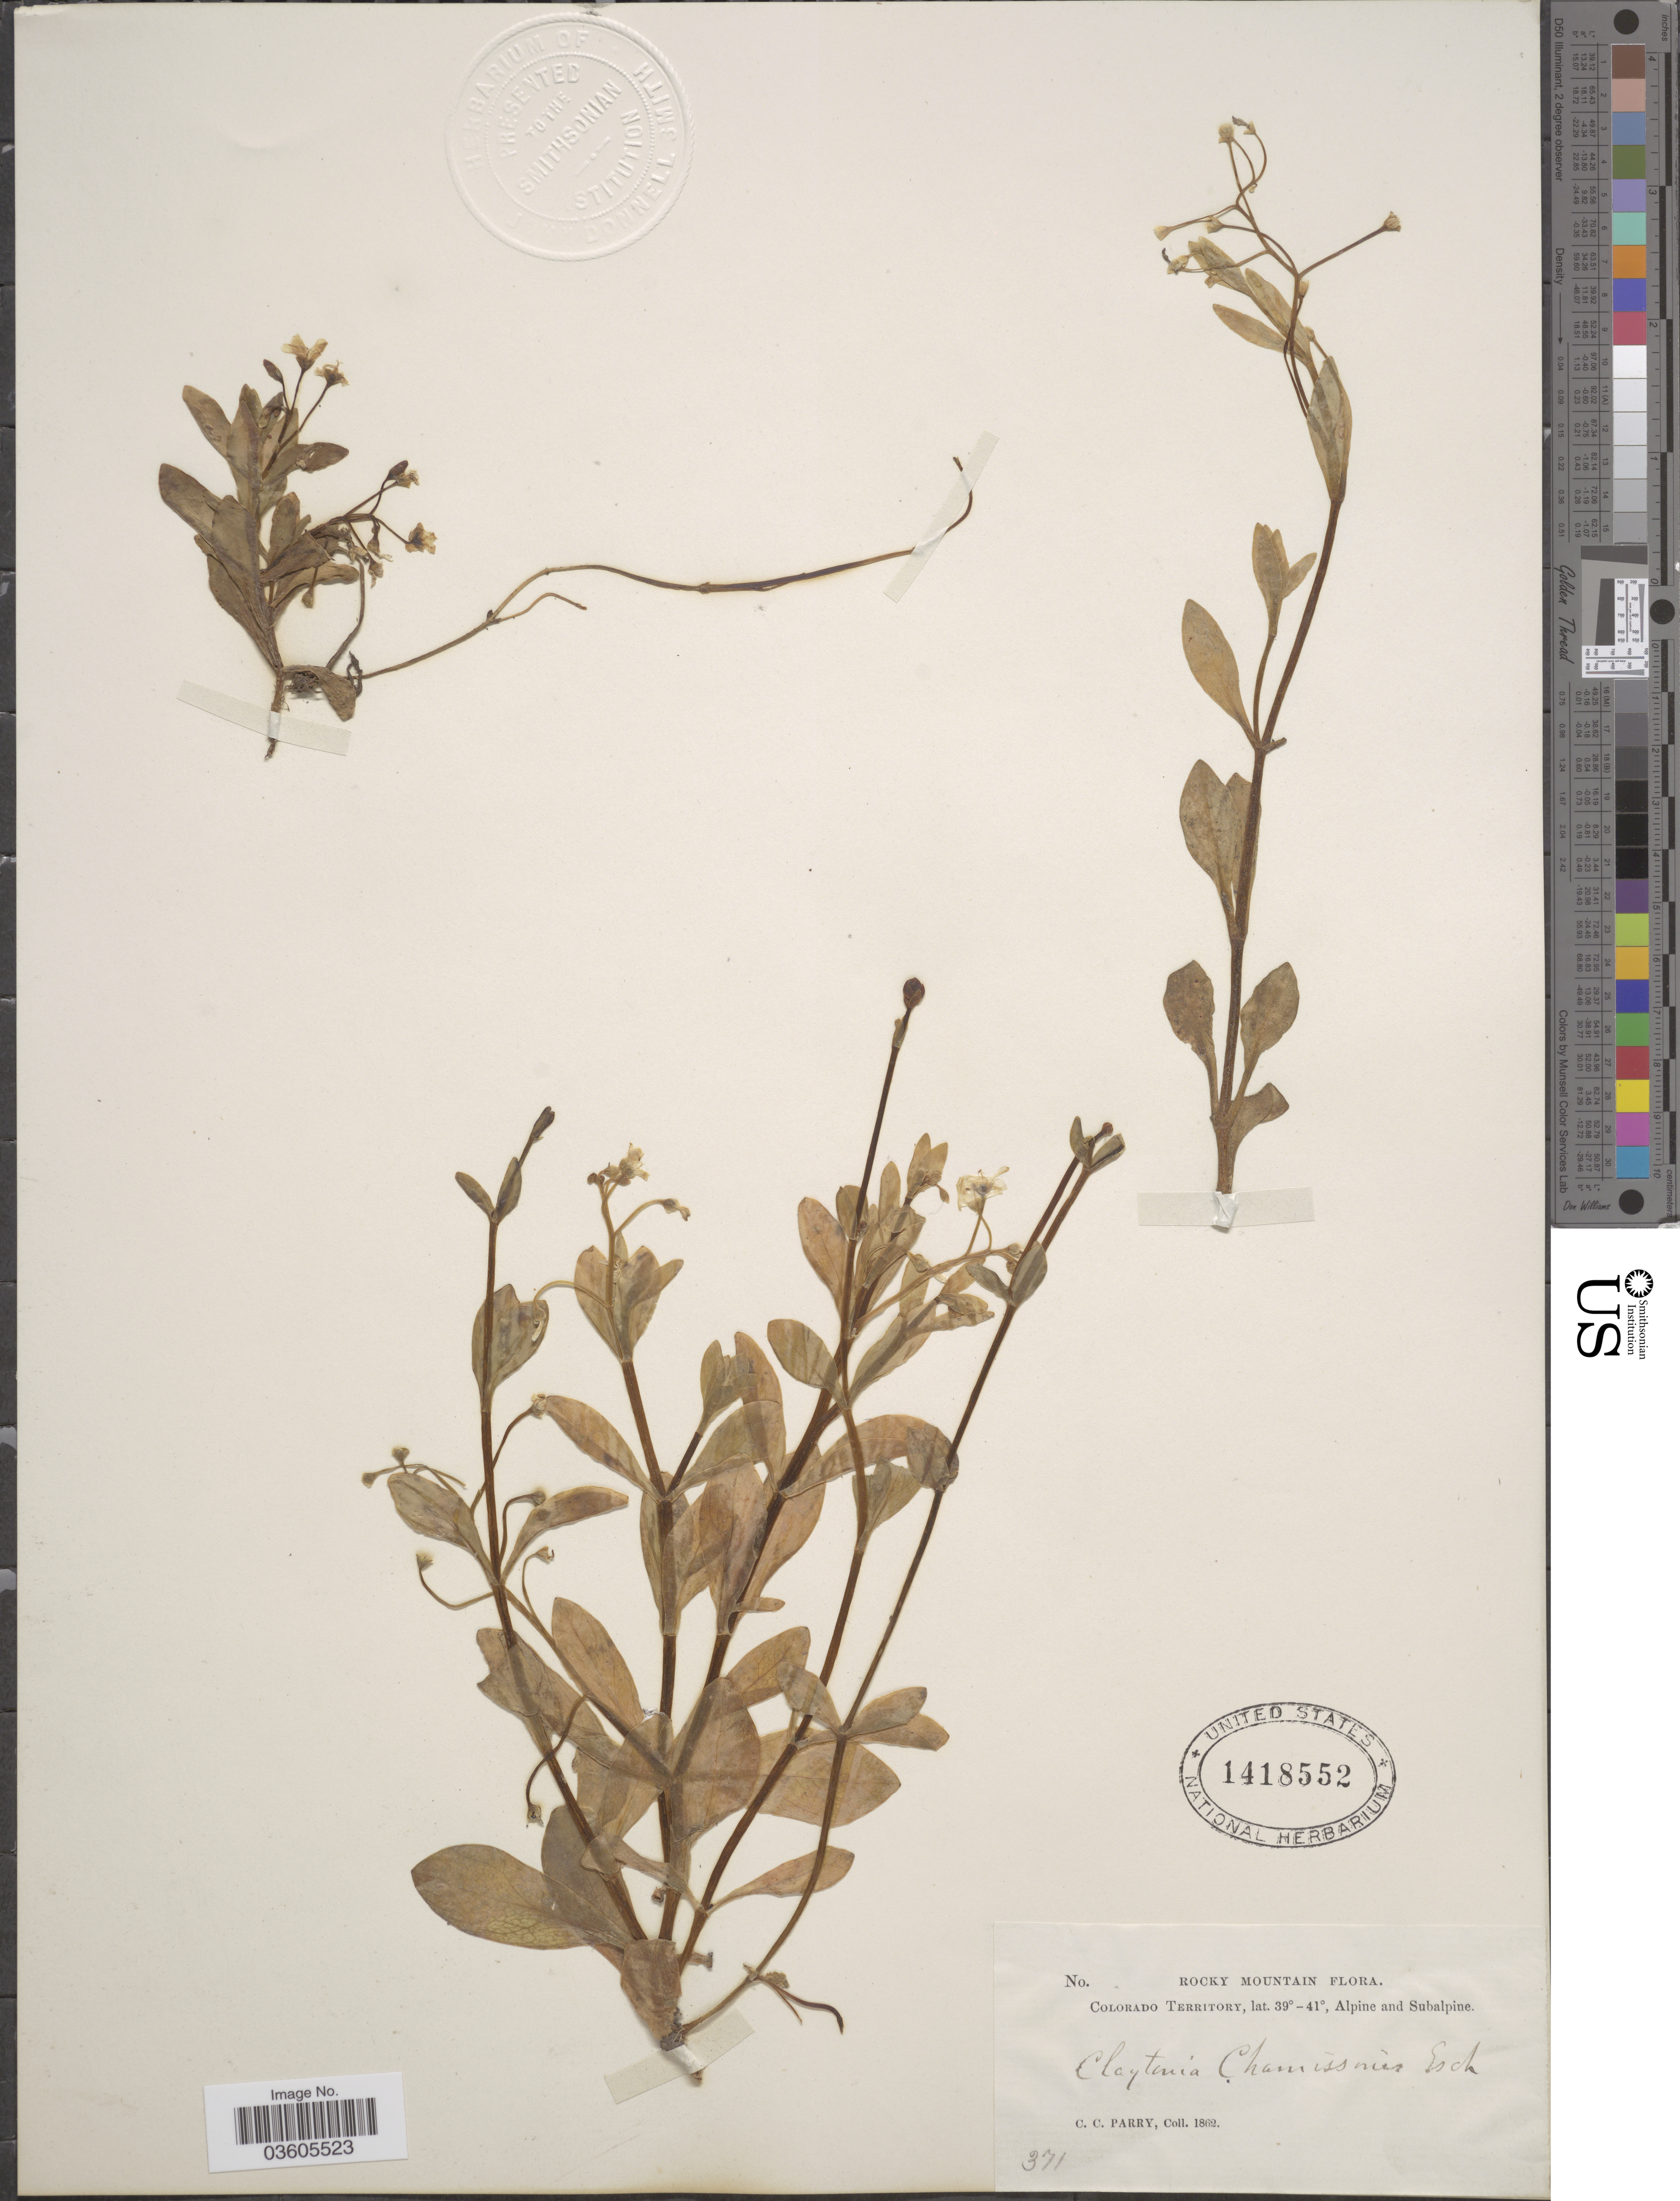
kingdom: Plantae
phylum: Tracheophyta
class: Magnoliopsida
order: Caryophyllales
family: Montiaceae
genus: Montia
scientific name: Montia chamissoi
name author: (Ledeb. ex Spreng.) Greene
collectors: C. C. Parry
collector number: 371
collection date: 1862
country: United States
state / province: Colorado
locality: Rocky Mountain. Alpine and Subalpine.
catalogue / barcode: US 1418552